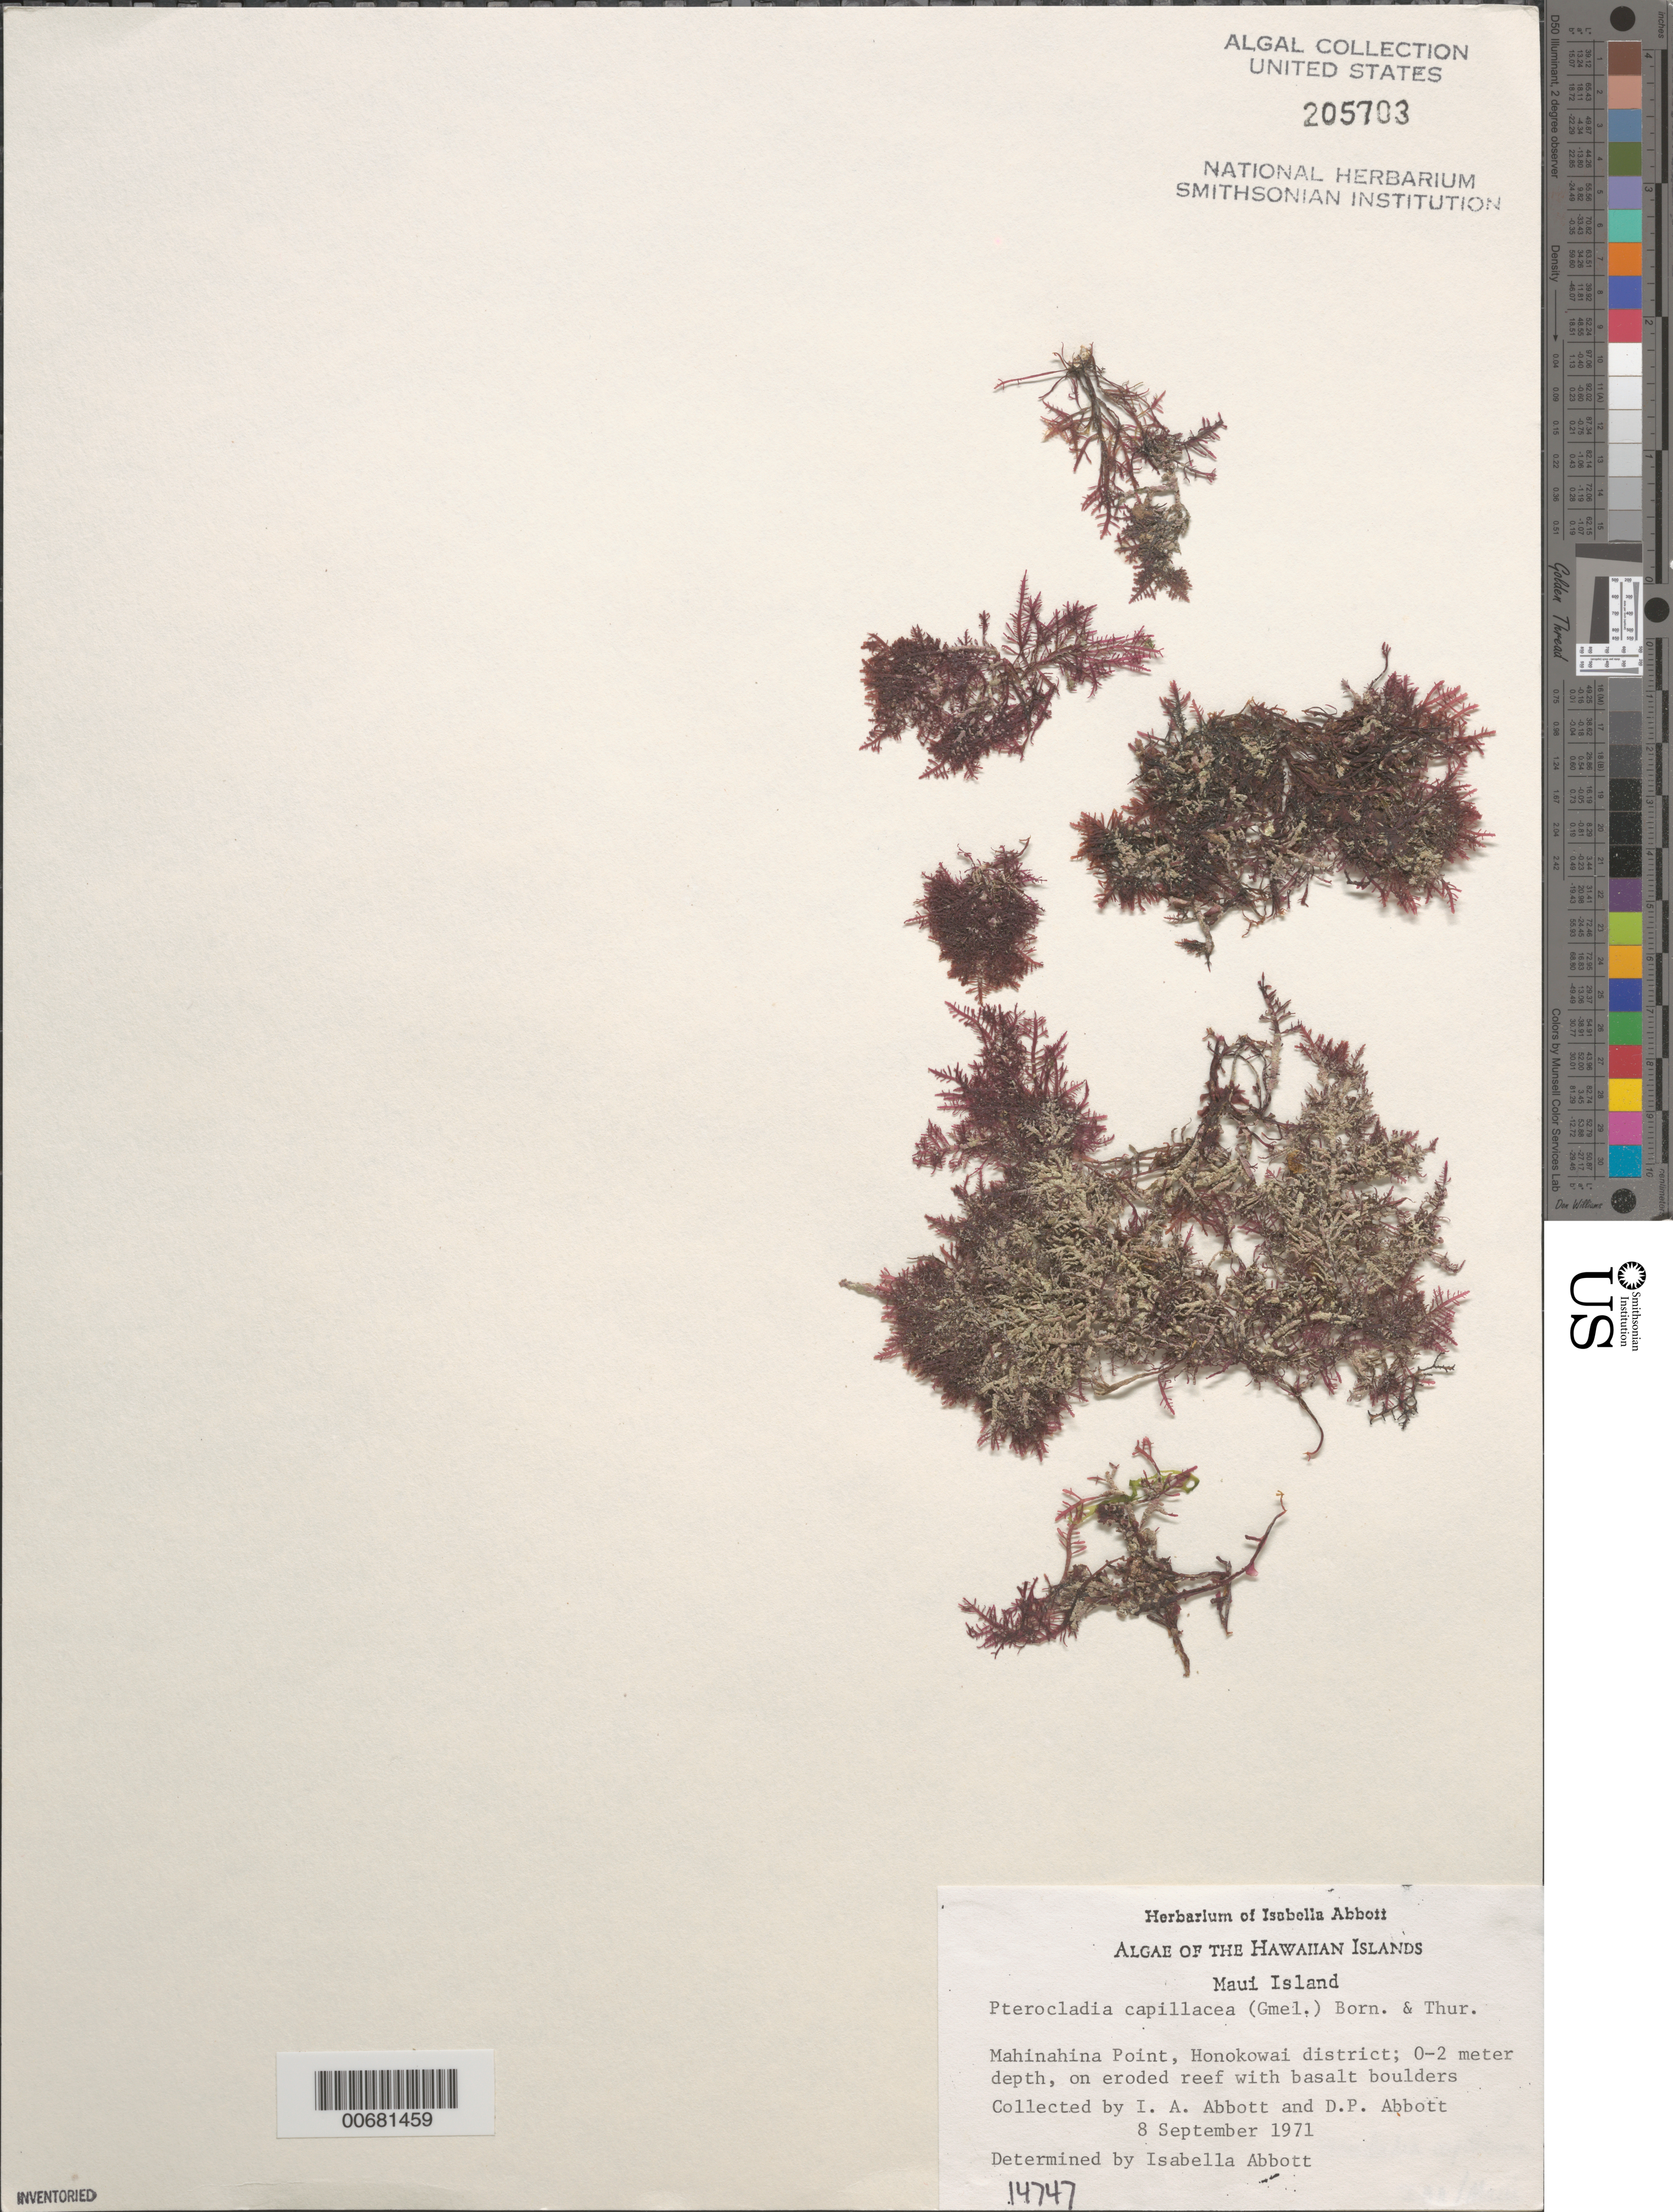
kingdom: Plantae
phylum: Rhodophyta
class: Florideophyceae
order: Gelidiales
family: Pterocladiaceae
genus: Pterocladiella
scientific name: Pterocladiella capillacea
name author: (S.G. Gmel.) Santelices & Hommers.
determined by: Algae name updating Project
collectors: I. A. Abbott & D. P. Abbott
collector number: IAA 14747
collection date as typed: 08 Sep 1971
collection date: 1971-09-08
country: United States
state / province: Hawaii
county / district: Maui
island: Maui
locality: Mahinahina Point, Honokawai District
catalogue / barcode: US 205703